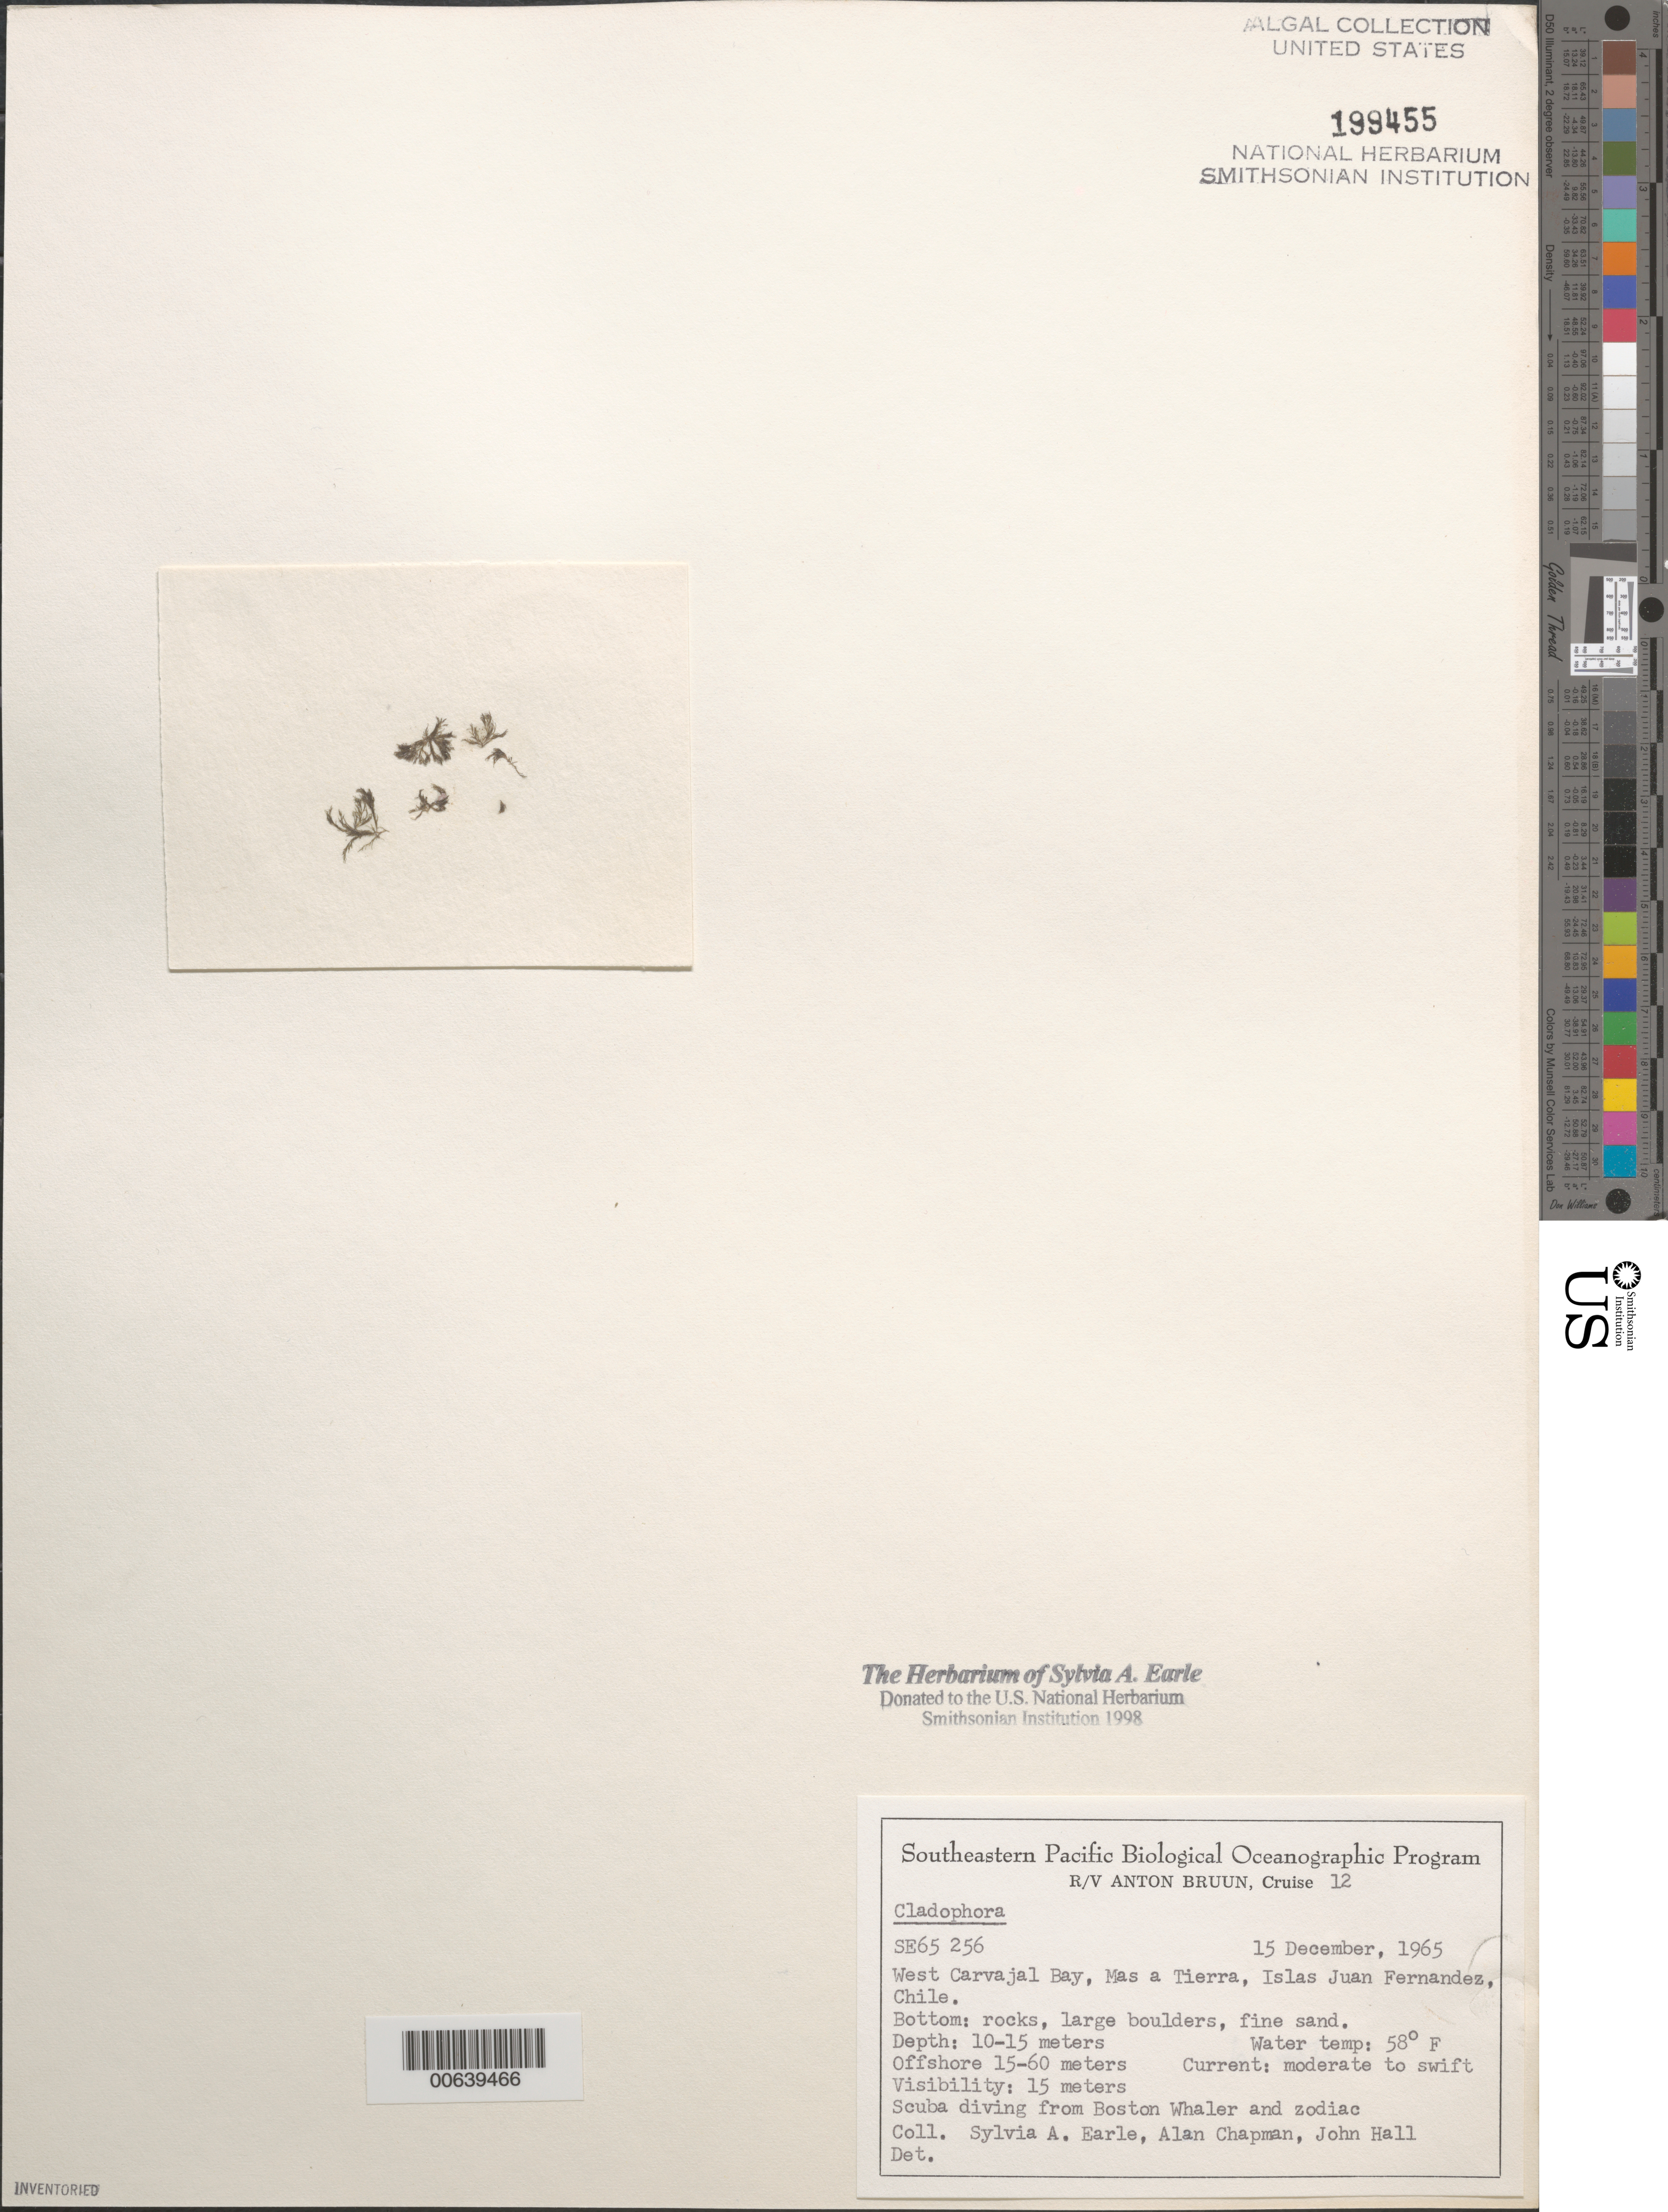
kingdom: Plantae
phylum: Chlorophyta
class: Ulvophyceae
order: Cladophorales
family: Cladophoraceae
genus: Cladophora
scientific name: Cladophora sp.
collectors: S. A. Earle, A. Chapman & J. Hall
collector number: SE 65256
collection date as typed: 15 Dec 1965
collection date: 1965-12-15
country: Chile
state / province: Valparaíso (V)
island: Isla Más a Tierra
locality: West Carvajal Bay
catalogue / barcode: US 199455